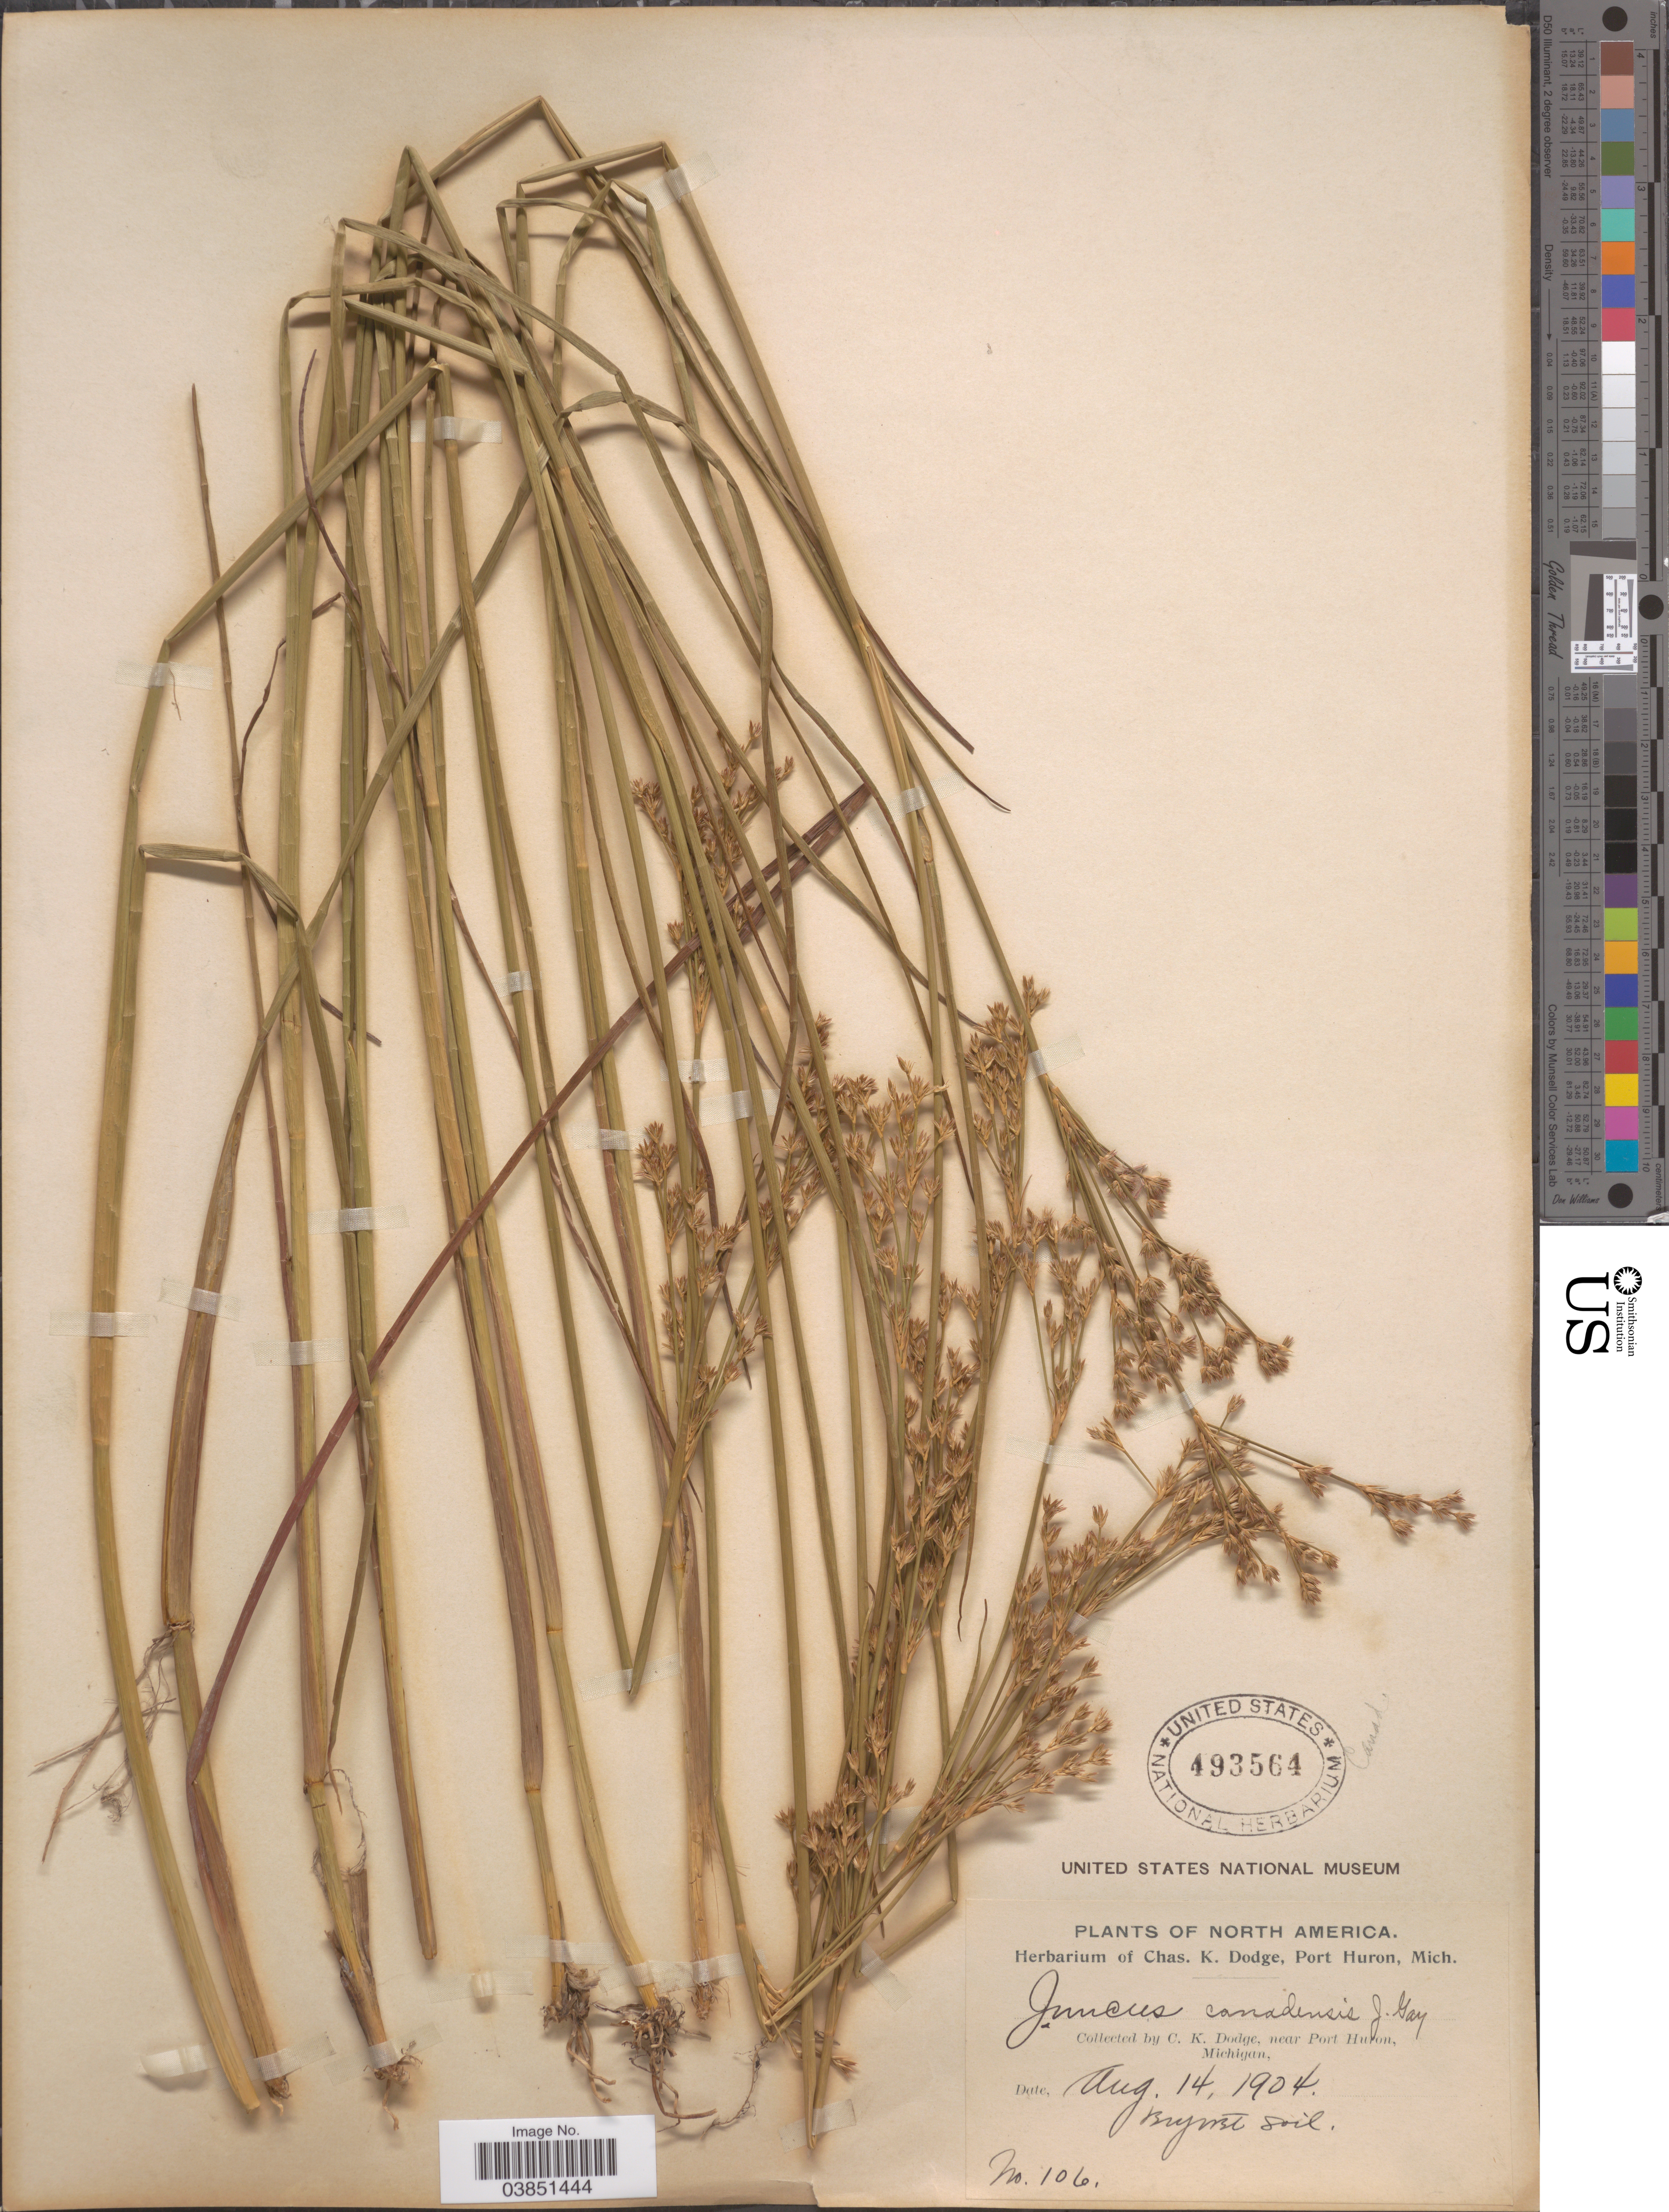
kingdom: Plantae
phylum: Tracheophyta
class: Liliopsida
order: Poales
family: Juncaceae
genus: Juncus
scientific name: Juncus canadensis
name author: J. Gay ex Laharpe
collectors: C. K. Dodge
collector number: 106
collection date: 1904-08-14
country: United States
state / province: Michigan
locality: Near Port Huron.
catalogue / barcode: US 493564